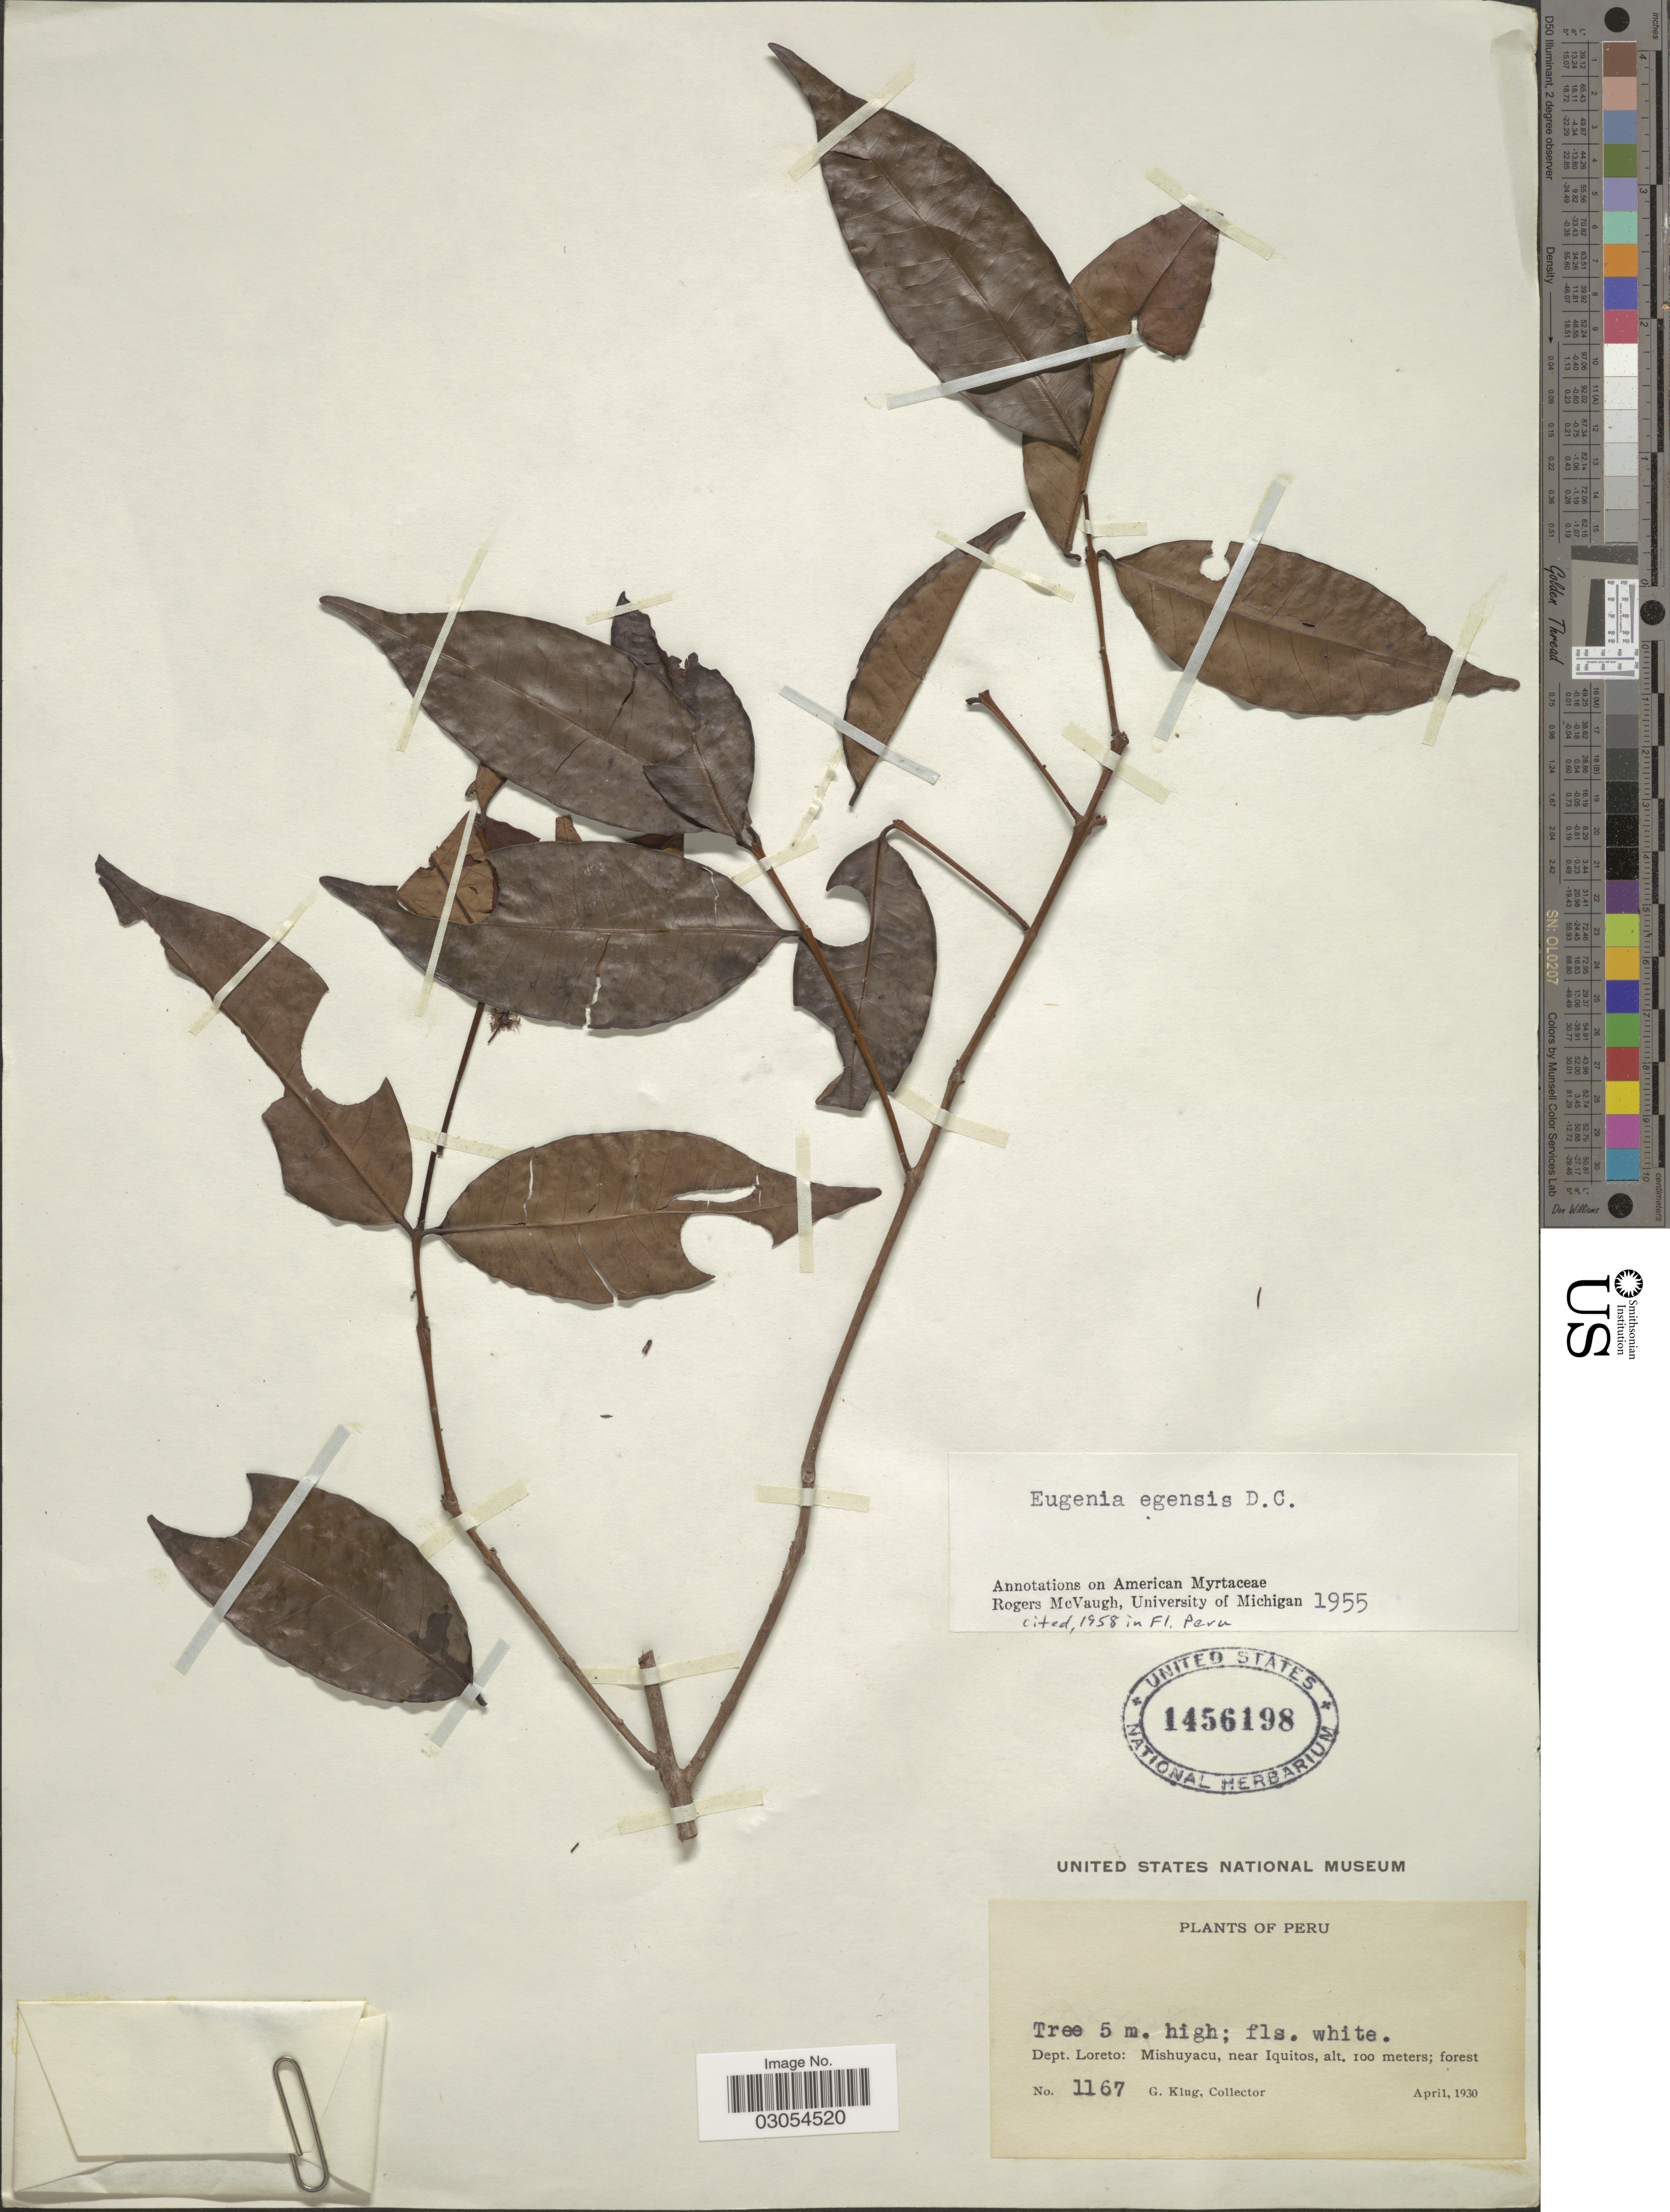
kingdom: Plantae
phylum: Tracheophyta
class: Magnoliopsida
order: Myrtales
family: Myrtaceae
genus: Eugenia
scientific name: Eugenia egensis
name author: DC.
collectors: G. Klug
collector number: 1167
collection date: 1930-04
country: Peru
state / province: Loreto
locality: Dept. Loreto: Mishuyacu, near Iquitos.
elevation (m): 100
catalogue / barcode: US 1456198